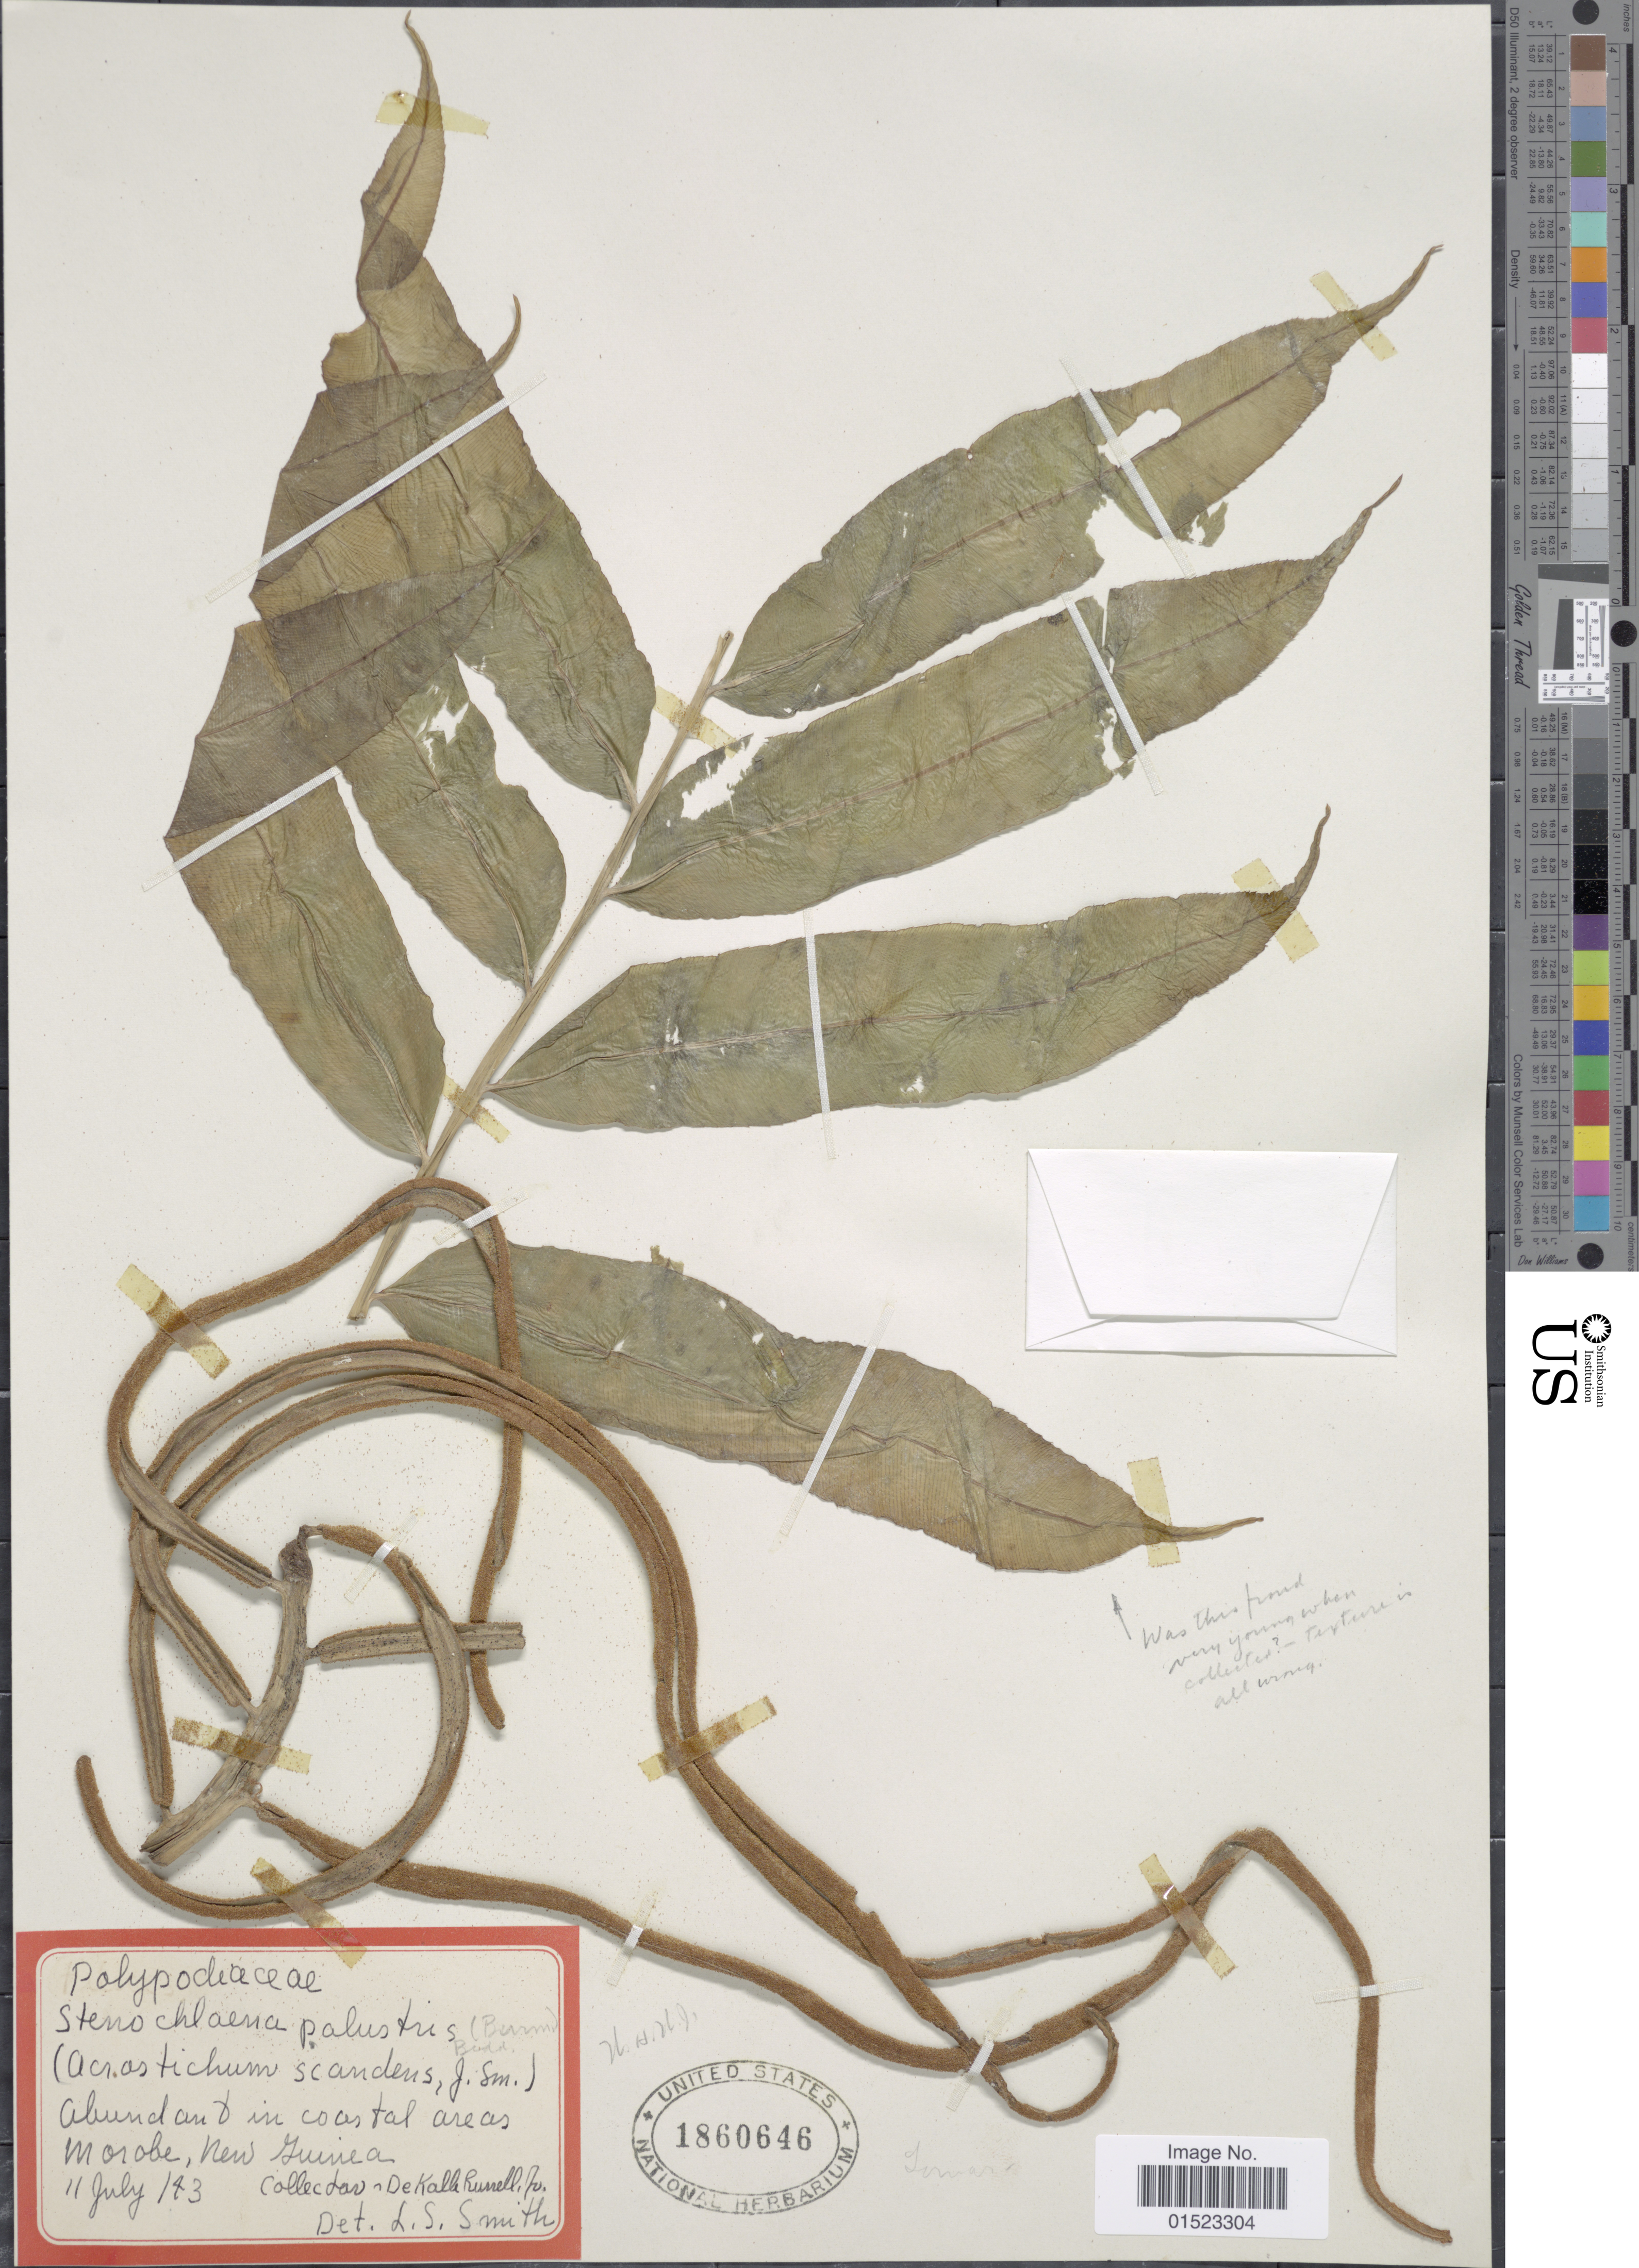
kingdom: Plantae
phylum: Tracheophyta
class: Polypodiopsida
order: Polypodiales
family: Blechnaceae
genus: Stenochlaena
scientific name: Stenochlaena palustris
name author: (Burm. f.) Bedd.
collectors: D. K. Russell Jr.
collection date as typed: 143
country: Papua New Guinea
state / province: Morobe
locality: Abundent in coastal areas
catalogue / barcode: US 1860646